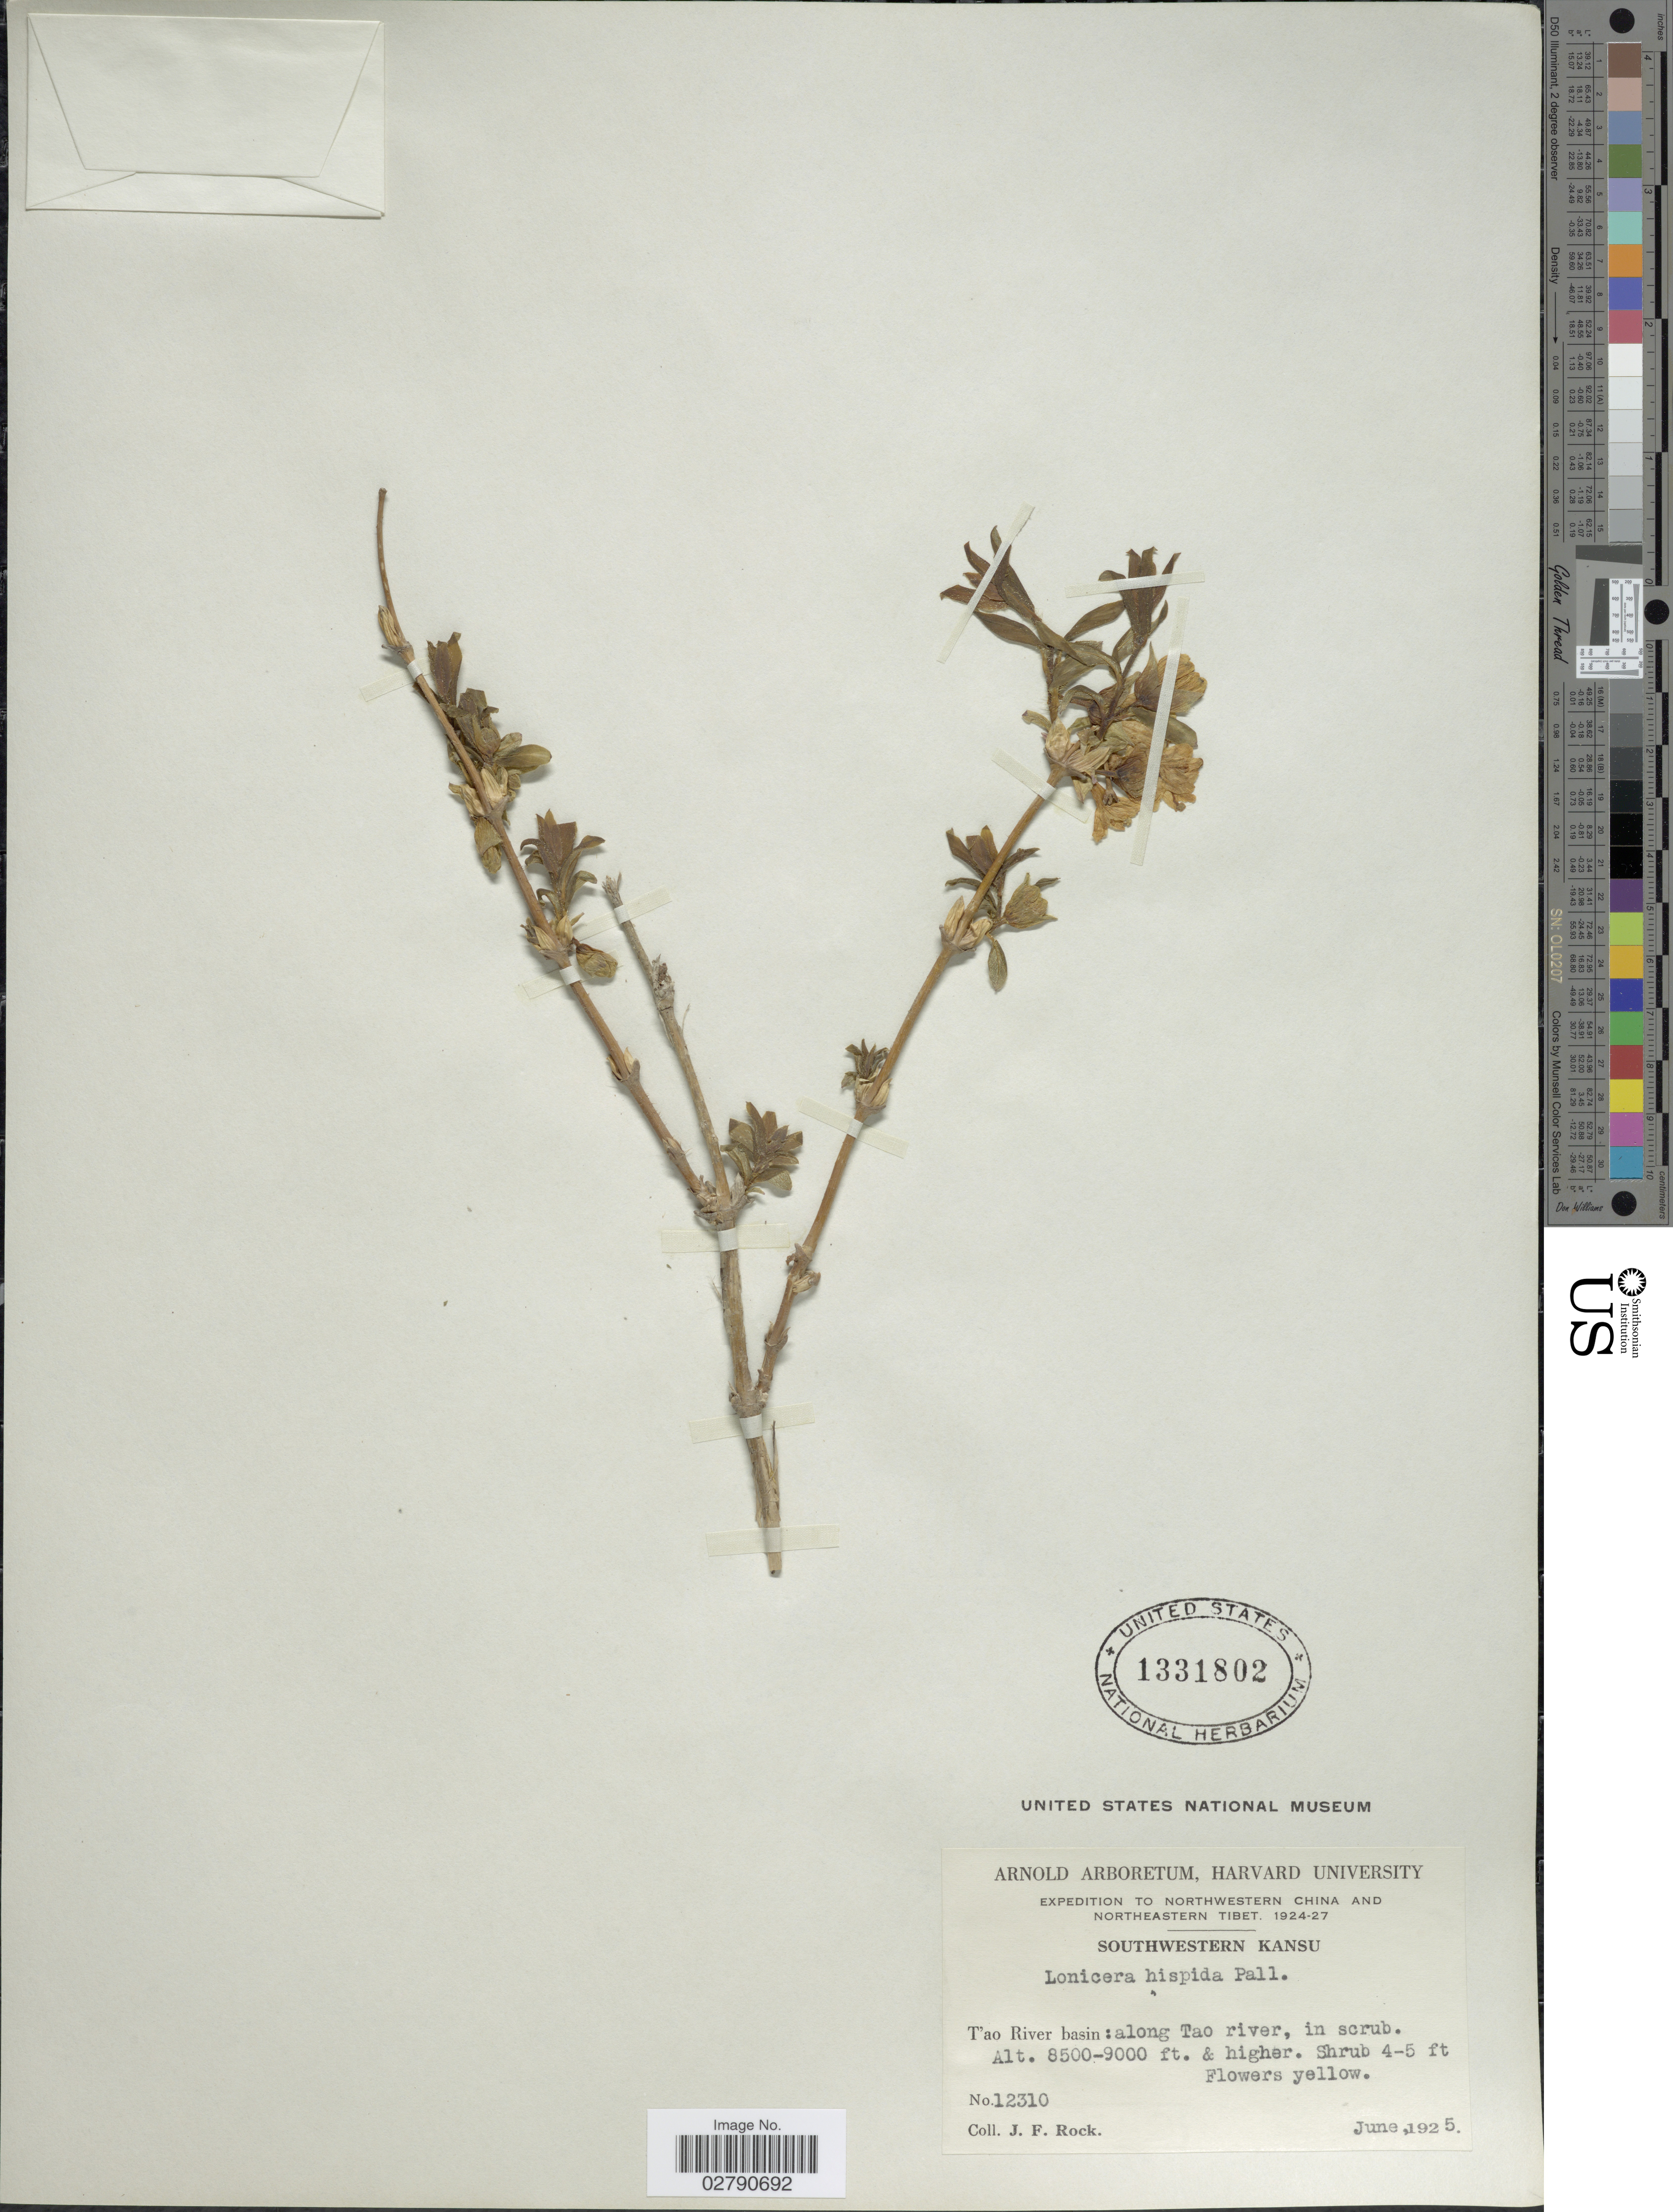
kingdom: Plantae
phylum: Tracheophyta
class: Magnoliopsida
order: Dipsacales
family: Caprifoliaceae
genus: Lonicera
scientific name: Lonicera hispida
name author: Pall. ex Roem. & Schult.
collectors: J. Rock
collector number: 12310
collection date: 1925-06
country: China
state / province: Gansu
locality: Northwestern China and Northeastern Tibet. Southwestern Kansu. T'ao River basin: along Tao river.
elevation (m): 2591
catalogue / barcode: US 1331802